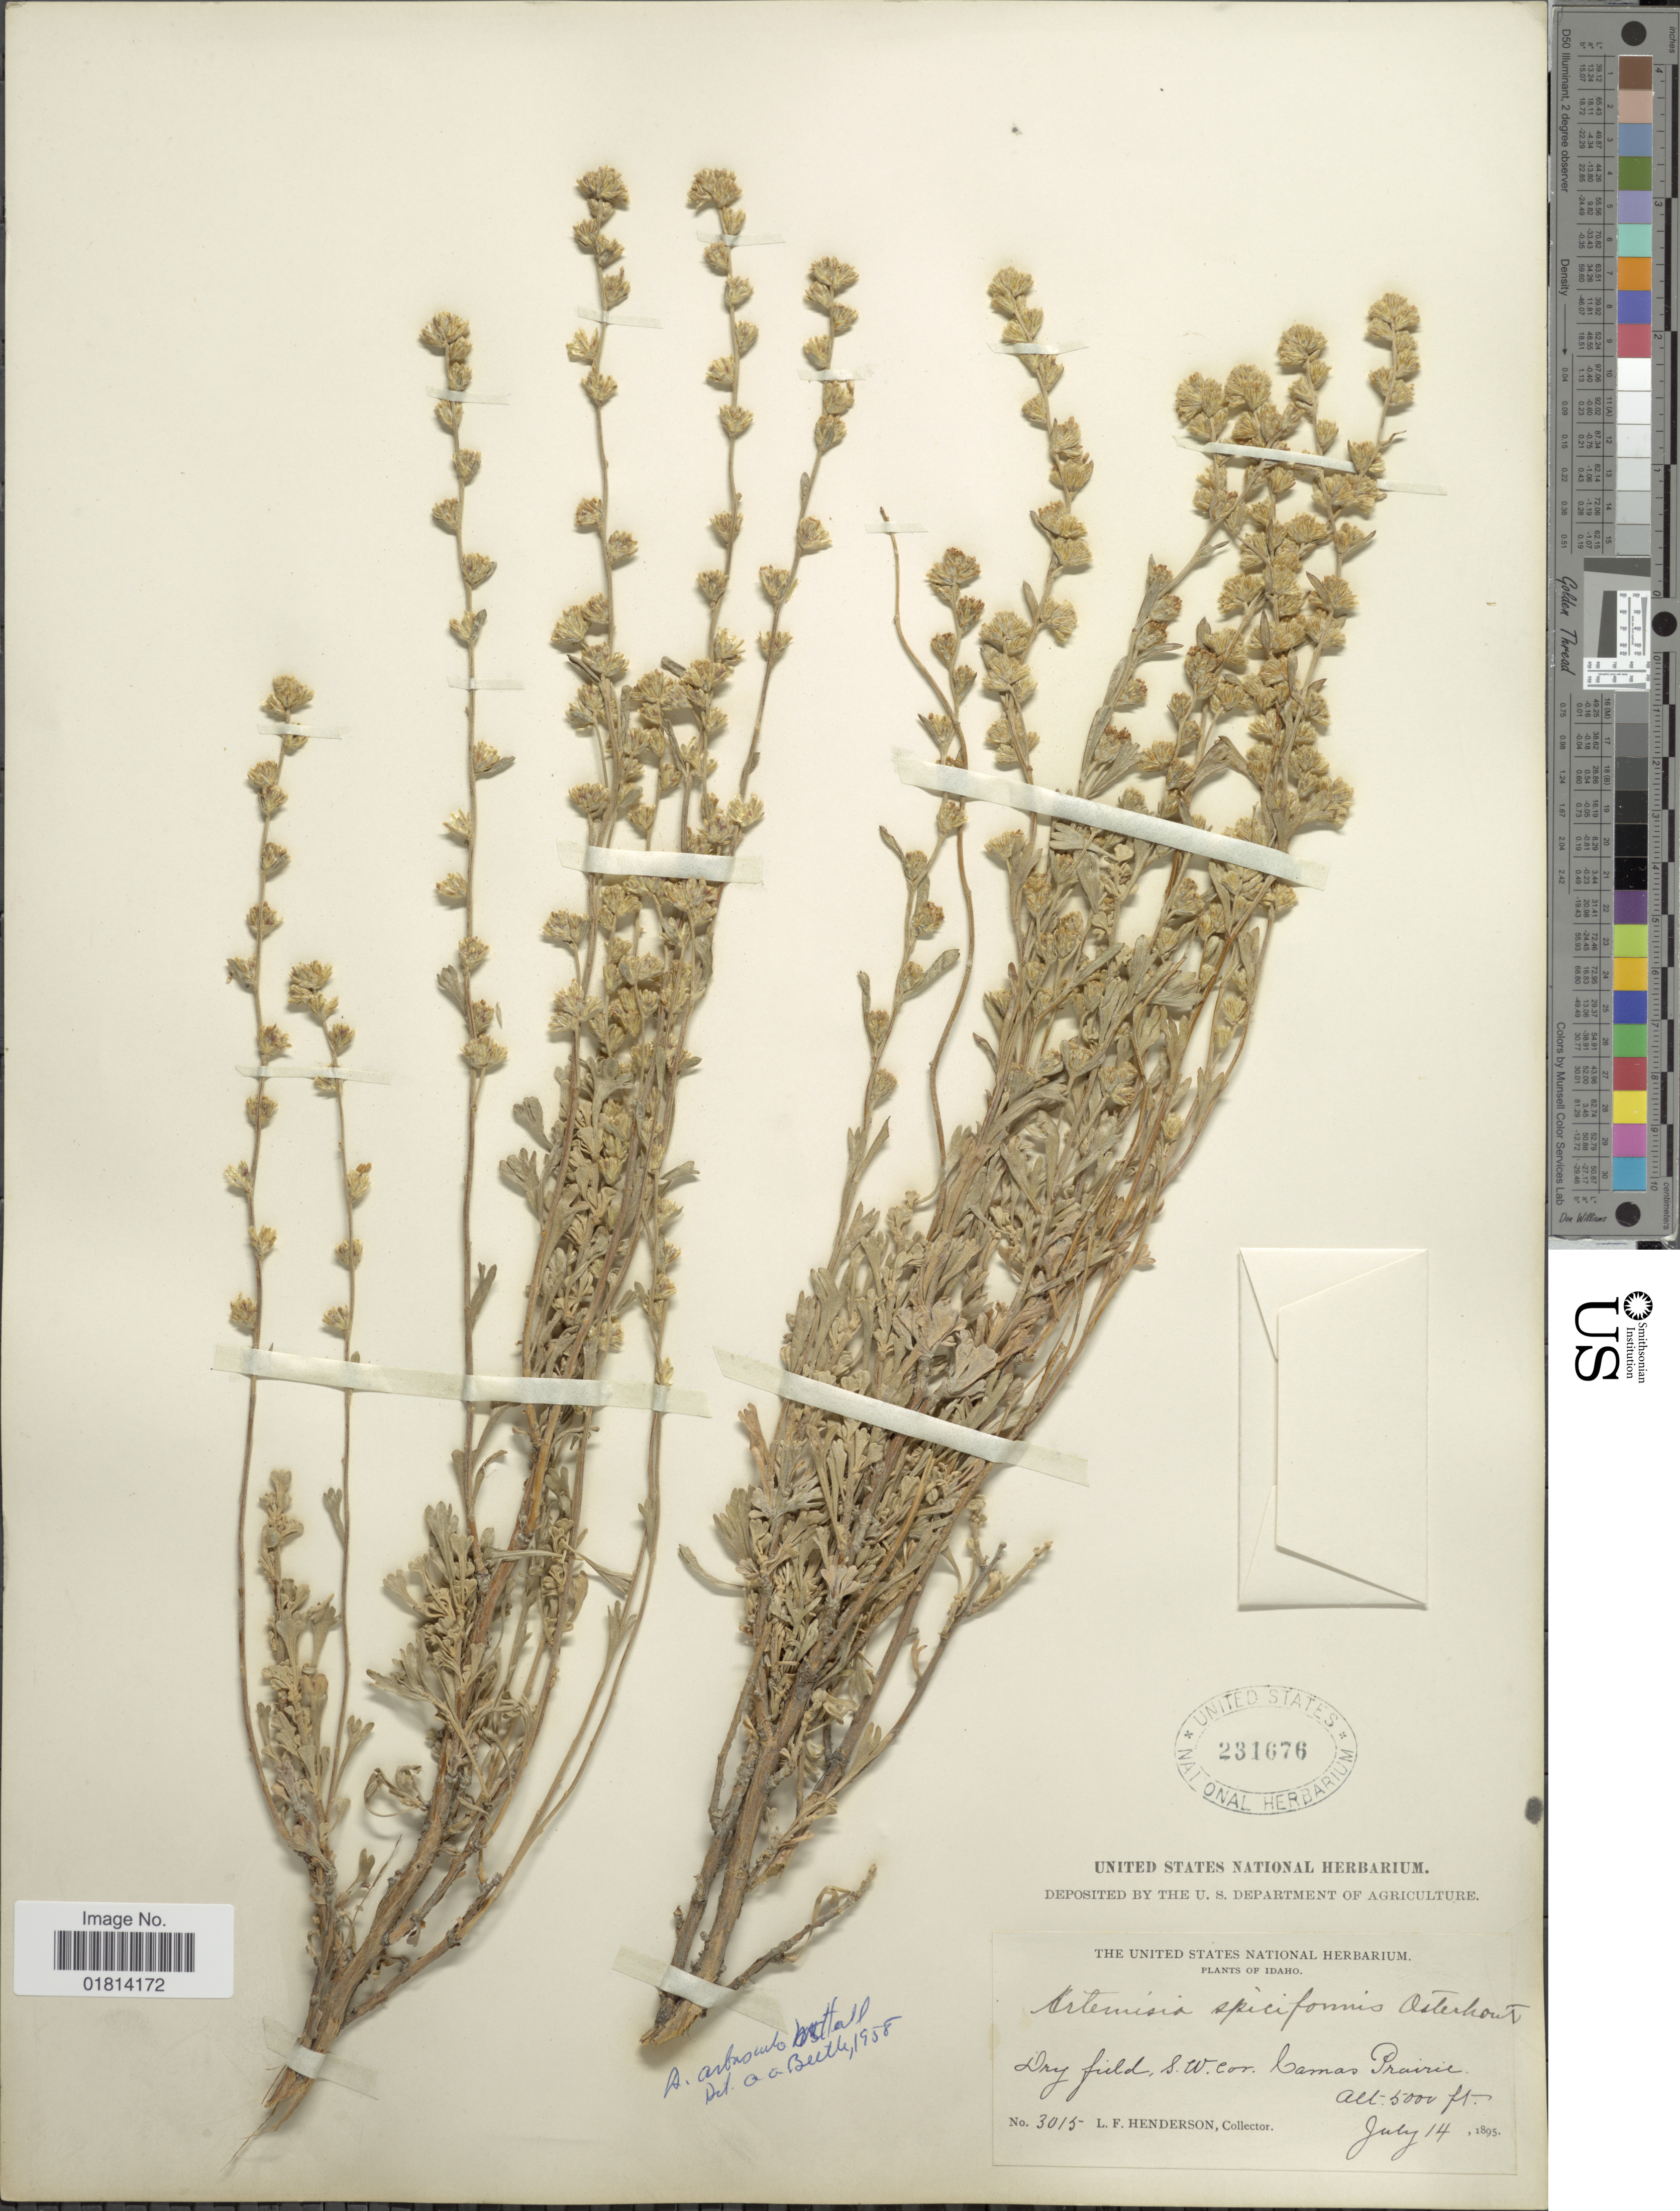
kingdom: Plantae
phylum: Tracheophyta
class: Magnoliopsida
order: Asterales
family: Asteraceae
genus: Artemisia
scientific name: Artemisia arbuscula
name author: Nutt.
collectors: L. Henderson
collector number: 3015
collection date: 1895-07-14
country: United States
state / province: Idaho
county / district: Blaine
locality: Dry field, S.W. Cor. Camas Prairie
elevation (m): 1524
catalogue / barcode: US 231676